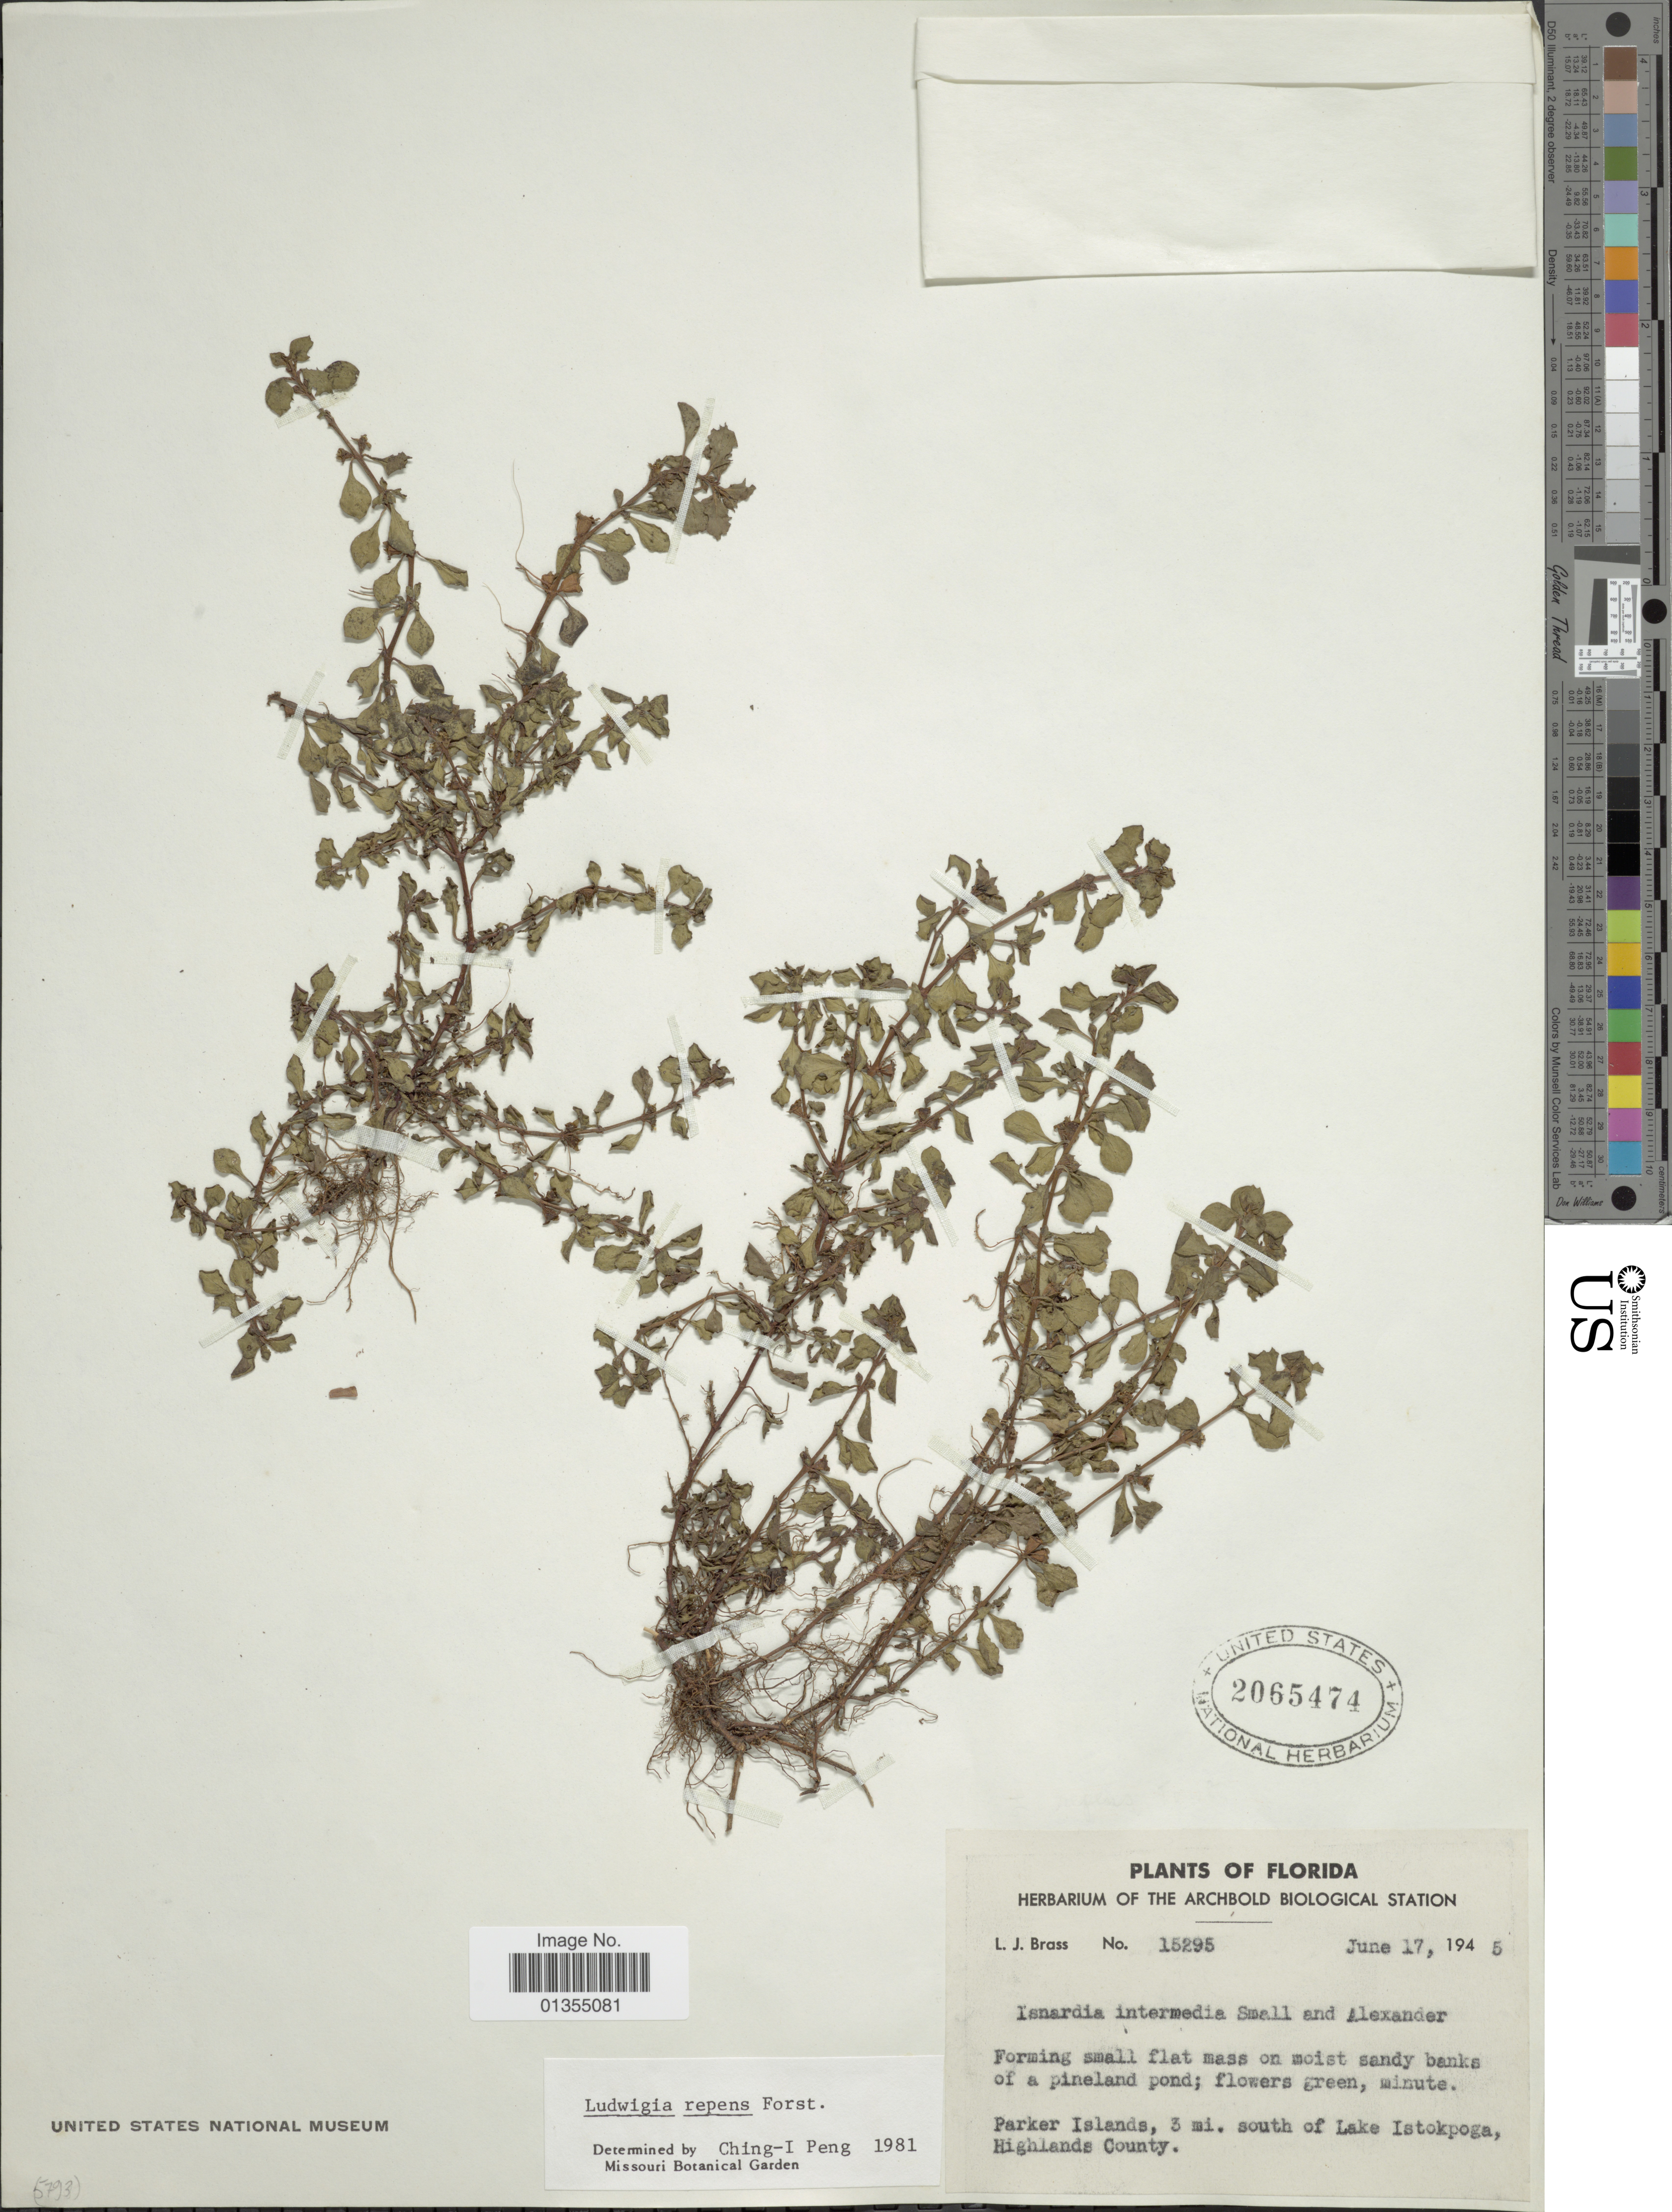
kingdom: Plantae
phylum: Tracheophyta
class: Magnoliopsida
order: Myrtales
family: Onagraceae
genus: Ludwigia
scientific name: Ludwigia repens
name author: J.R. Forst.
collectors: L. J. Brass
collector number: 15295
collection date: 1945-06-17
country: United States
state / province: Florida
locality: Parker Islands, 3 mi. south of Lake Istokpoga, Highlands County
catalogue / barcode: US 2065474